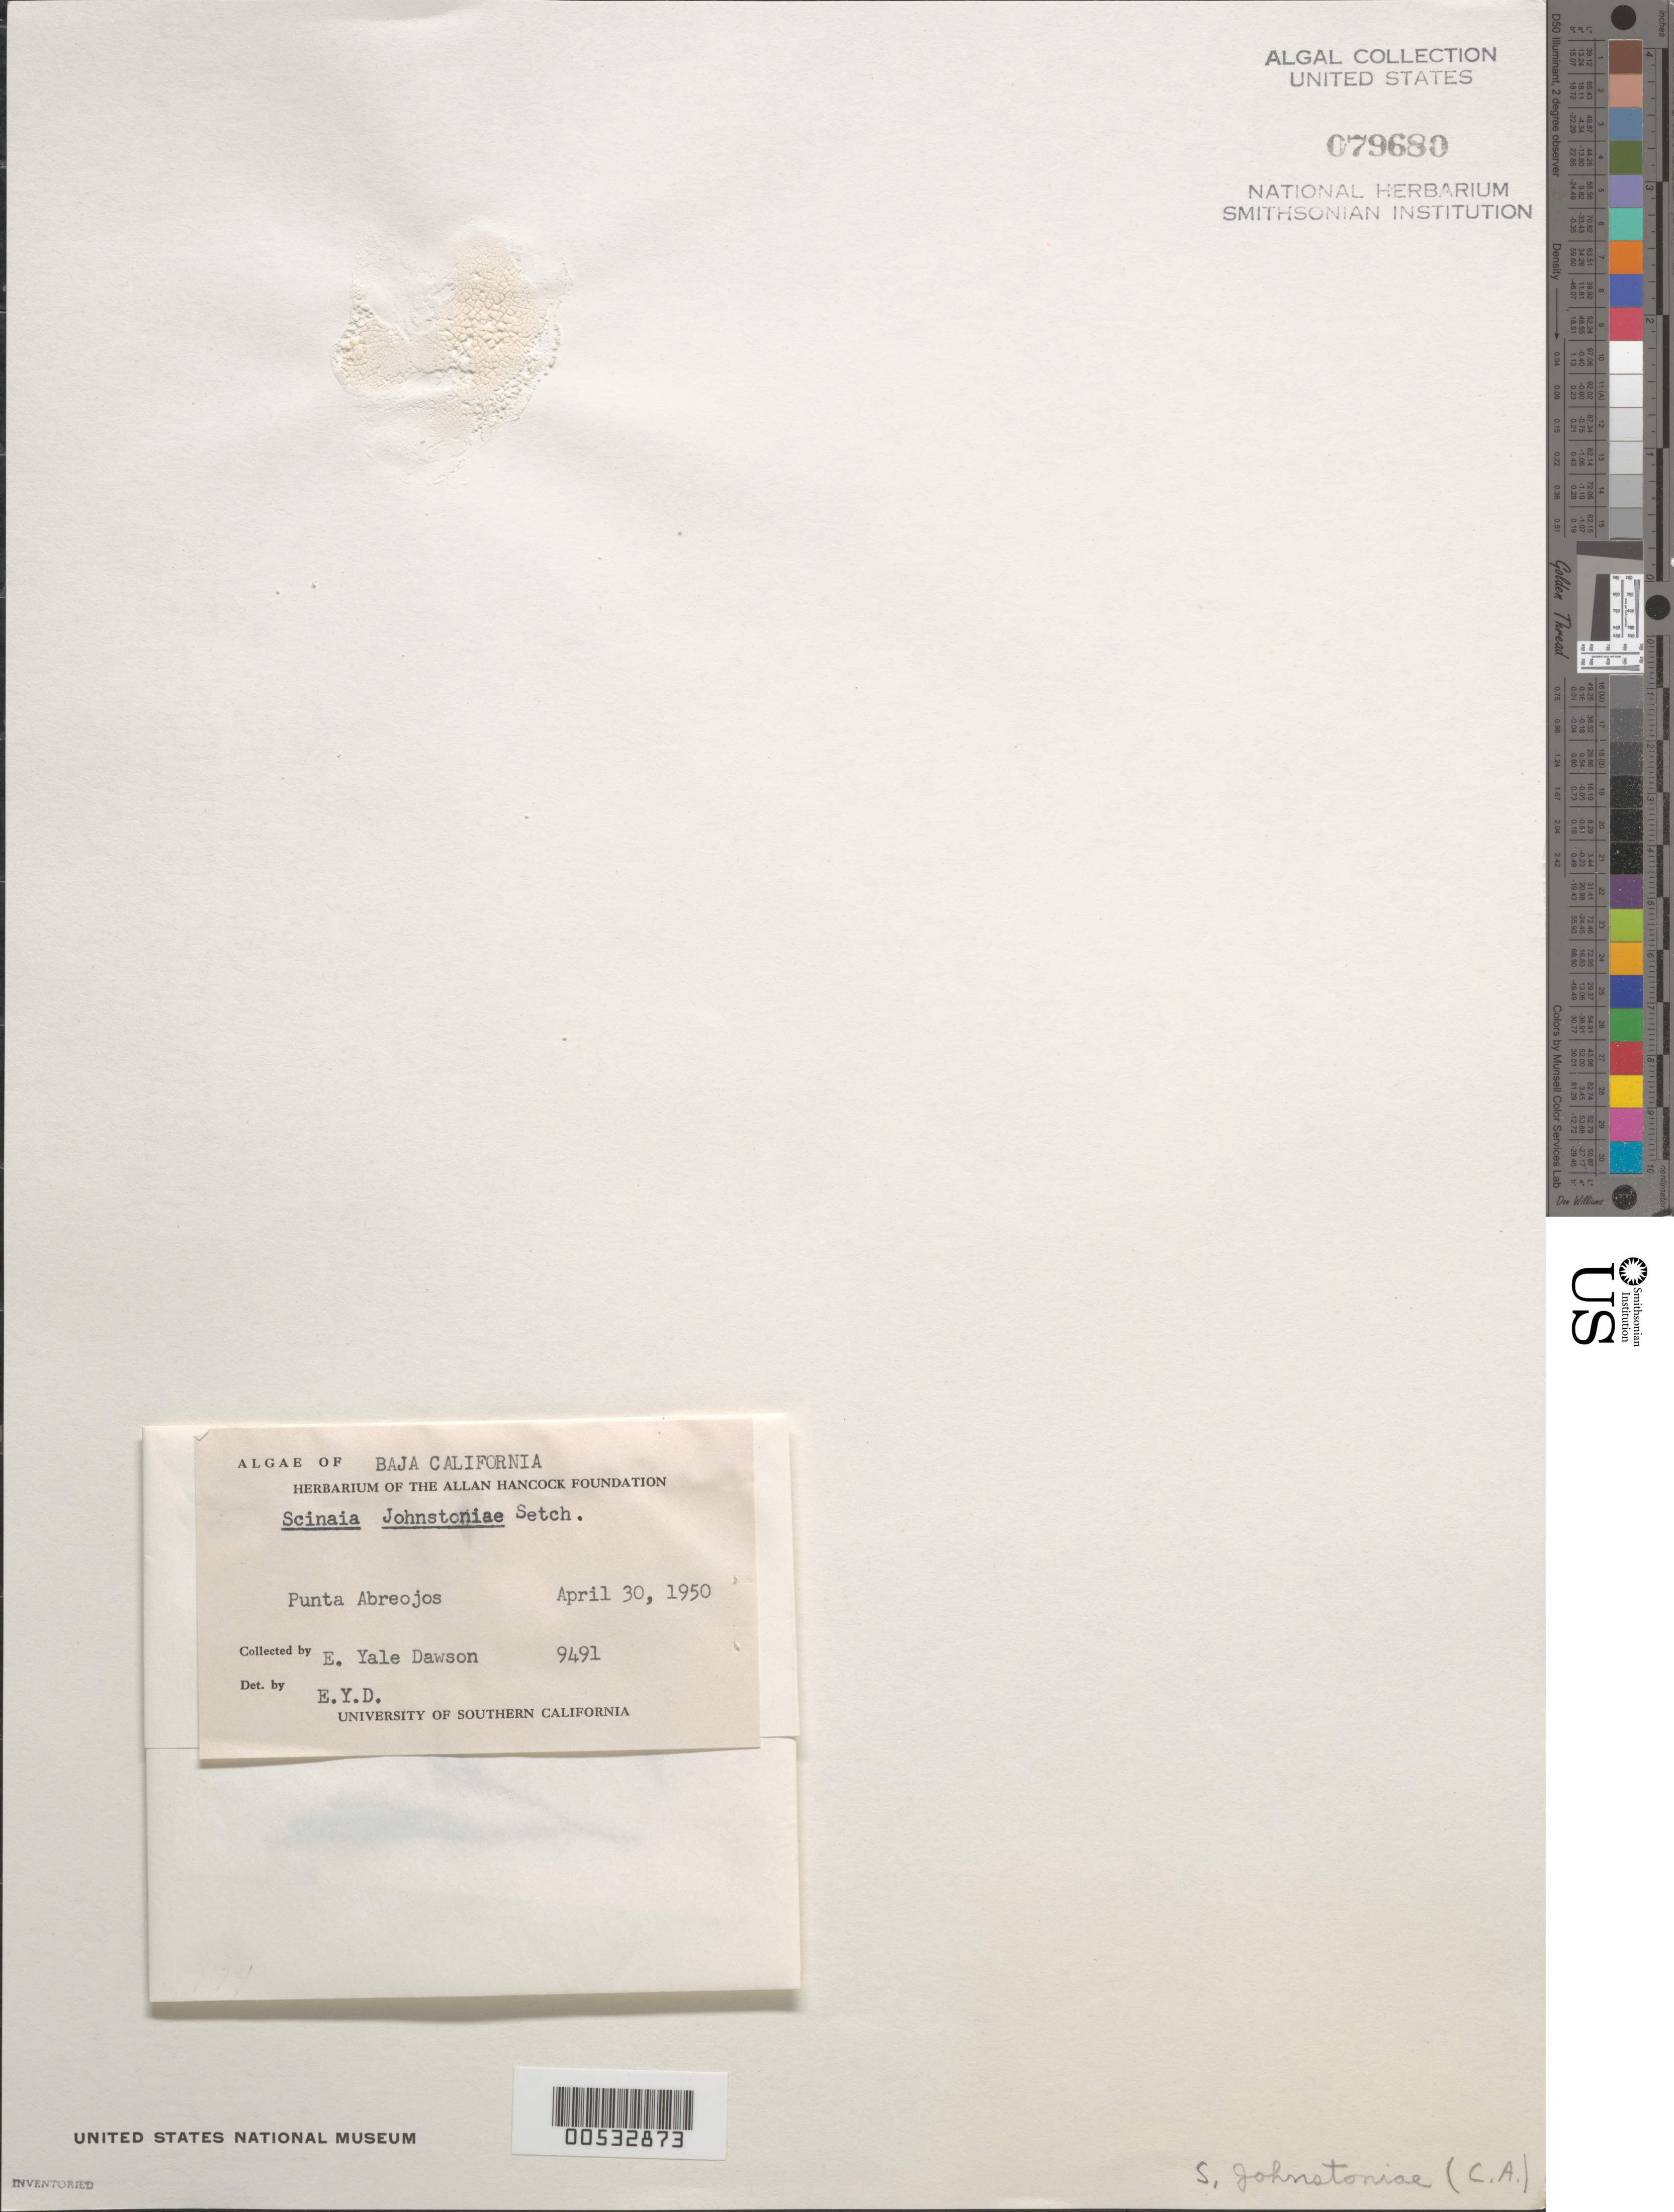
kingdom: Plantae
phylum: Rhodophyta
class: Florideophyceae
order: Nemaliales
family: Scinaiaceae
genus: Scinaia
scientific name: Scinaia johnstoniae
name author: Setch.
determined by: Dawson, E. Y.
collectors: E. Y. Dawson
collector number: EYD 9491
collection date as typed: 30 Apr 1950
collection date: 1950-04-30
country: Mexico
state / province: Baja California Sur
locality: Punta Abreojos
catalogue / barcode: US 79680